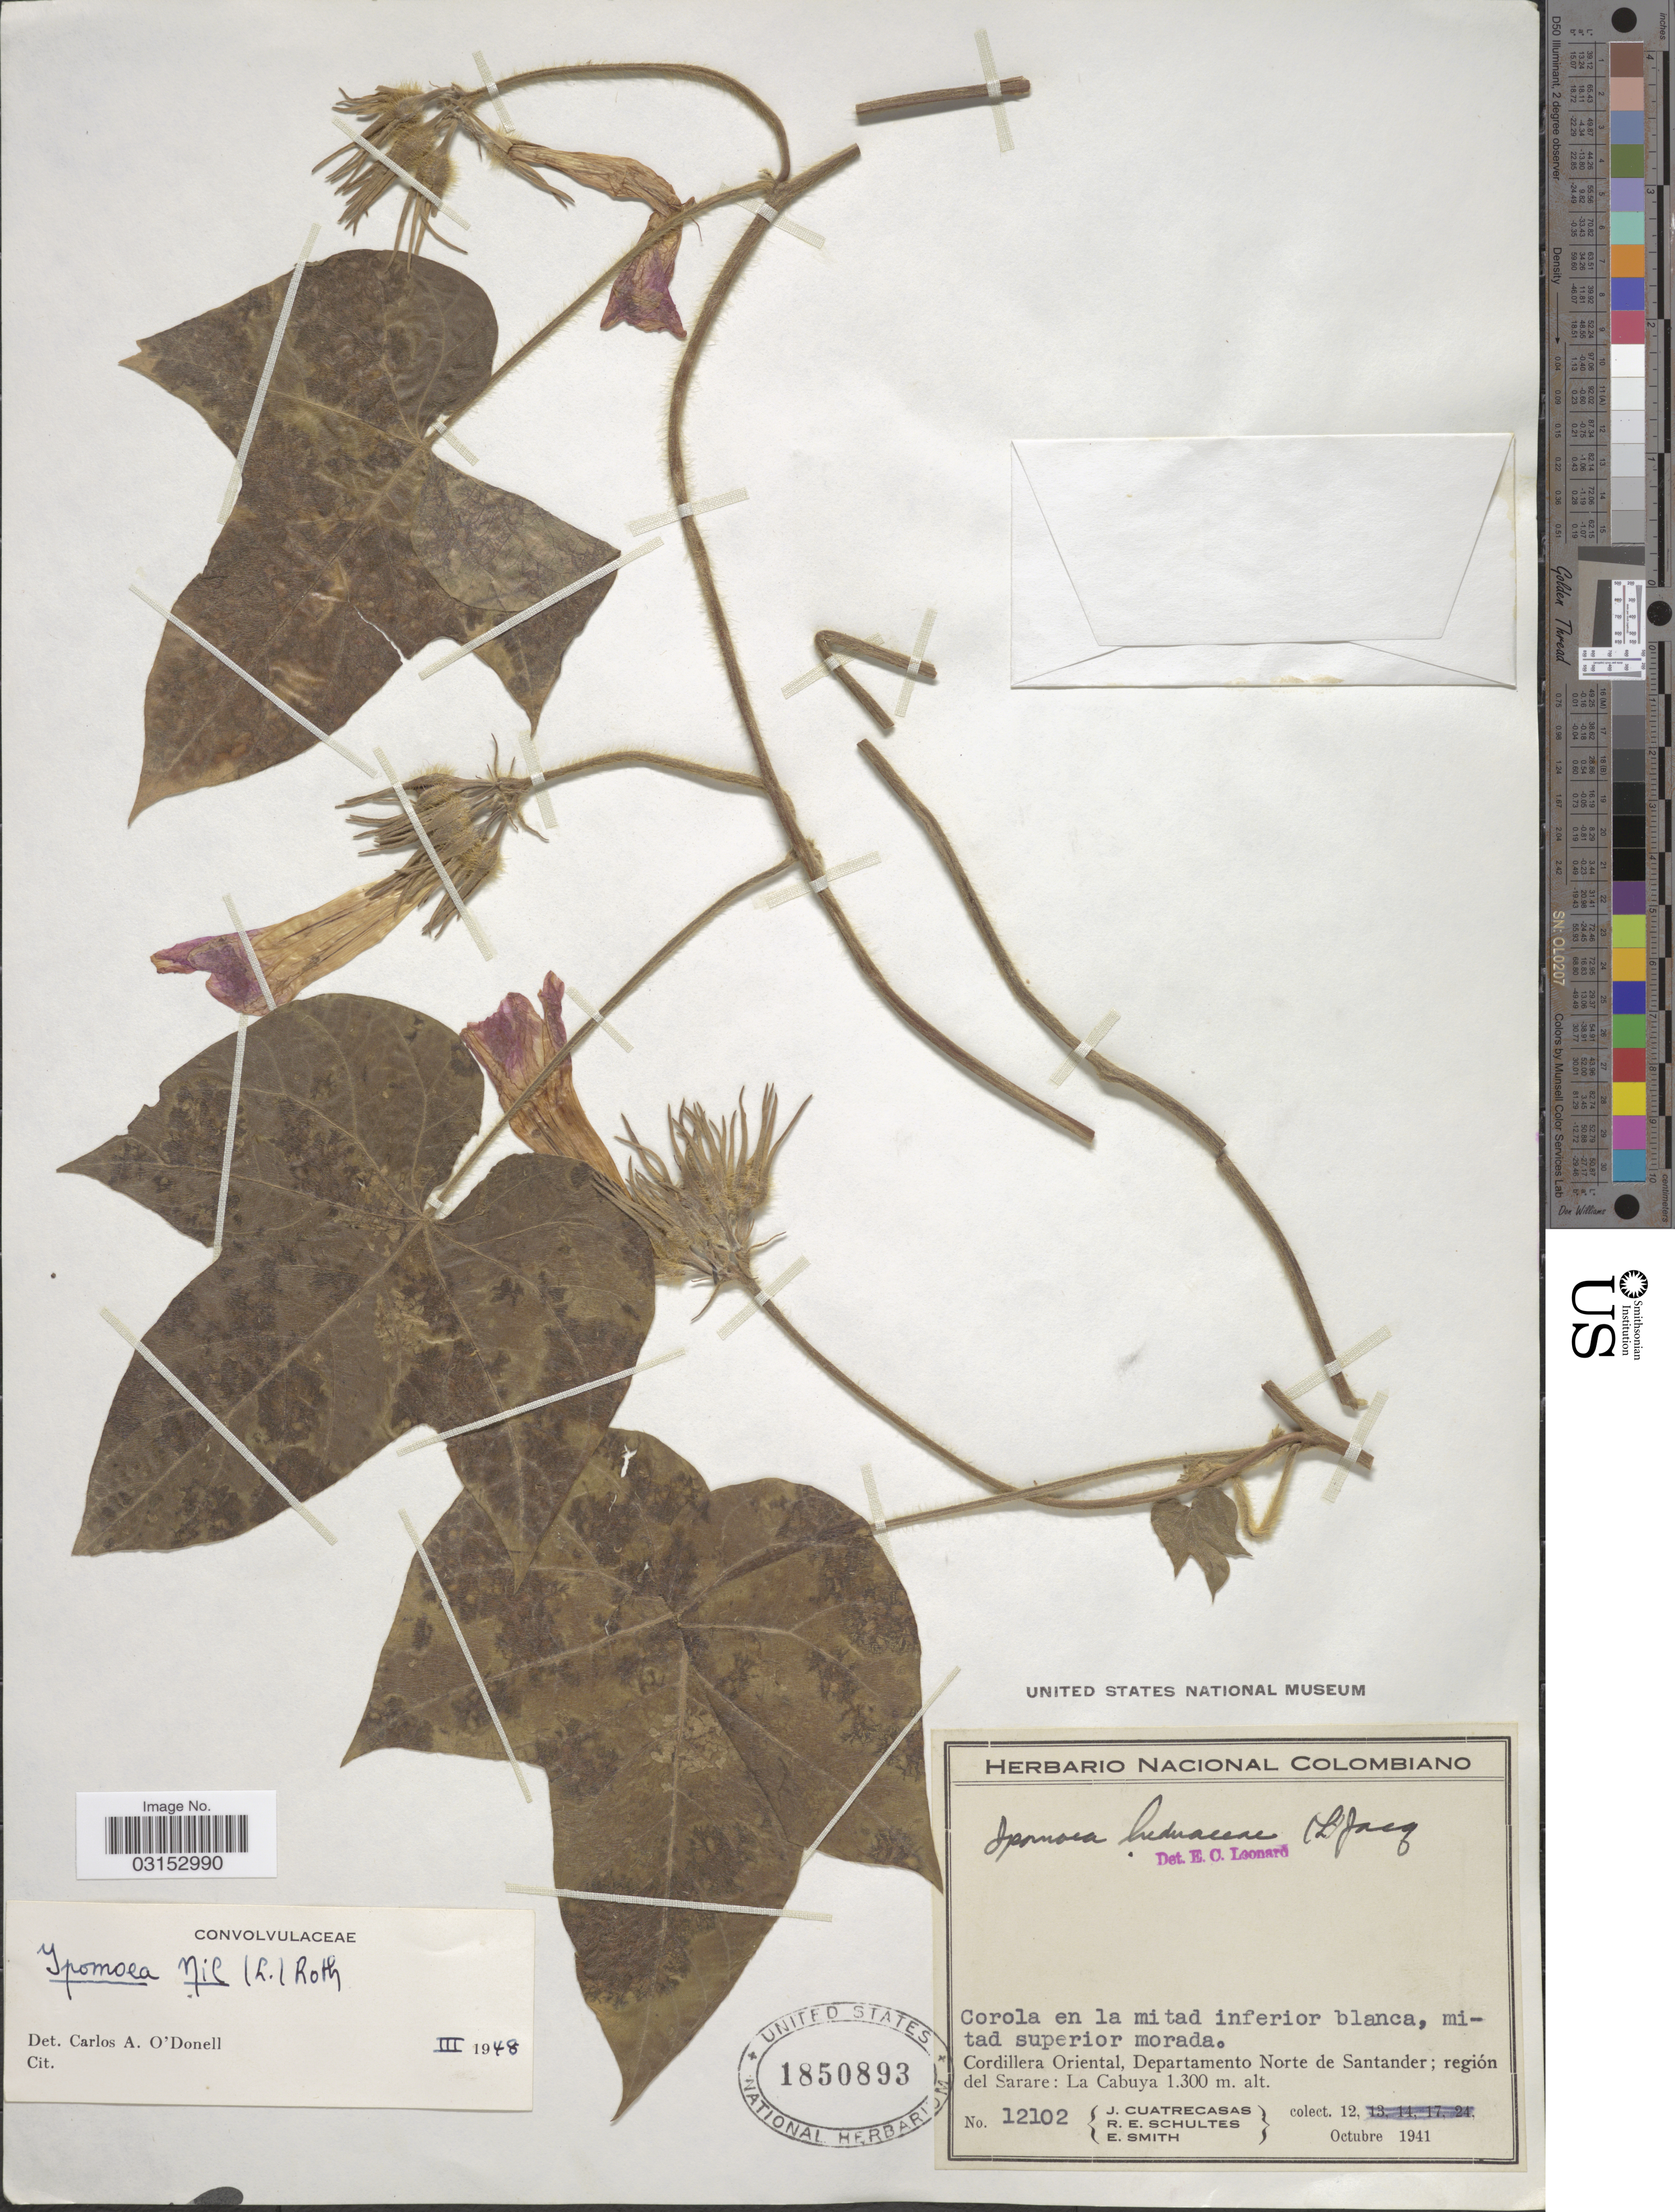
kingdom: Plantae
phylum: Tracheophyta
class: Magnoliopsida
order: Solanales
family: Convolvulaceae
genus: Ipomoea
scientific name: Ipomoea nil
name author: (L.) Roth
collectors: J. Cuatrecasas, R. E. Schultes & E. Smith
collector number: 12102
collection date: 1941-10-12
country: Colombia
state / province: Norte de Santander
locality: Cordillera Oriental, Departamento Norte de Santandes; región del Sarare: La Cabuya.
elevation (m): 1300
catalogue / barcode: US 1850893